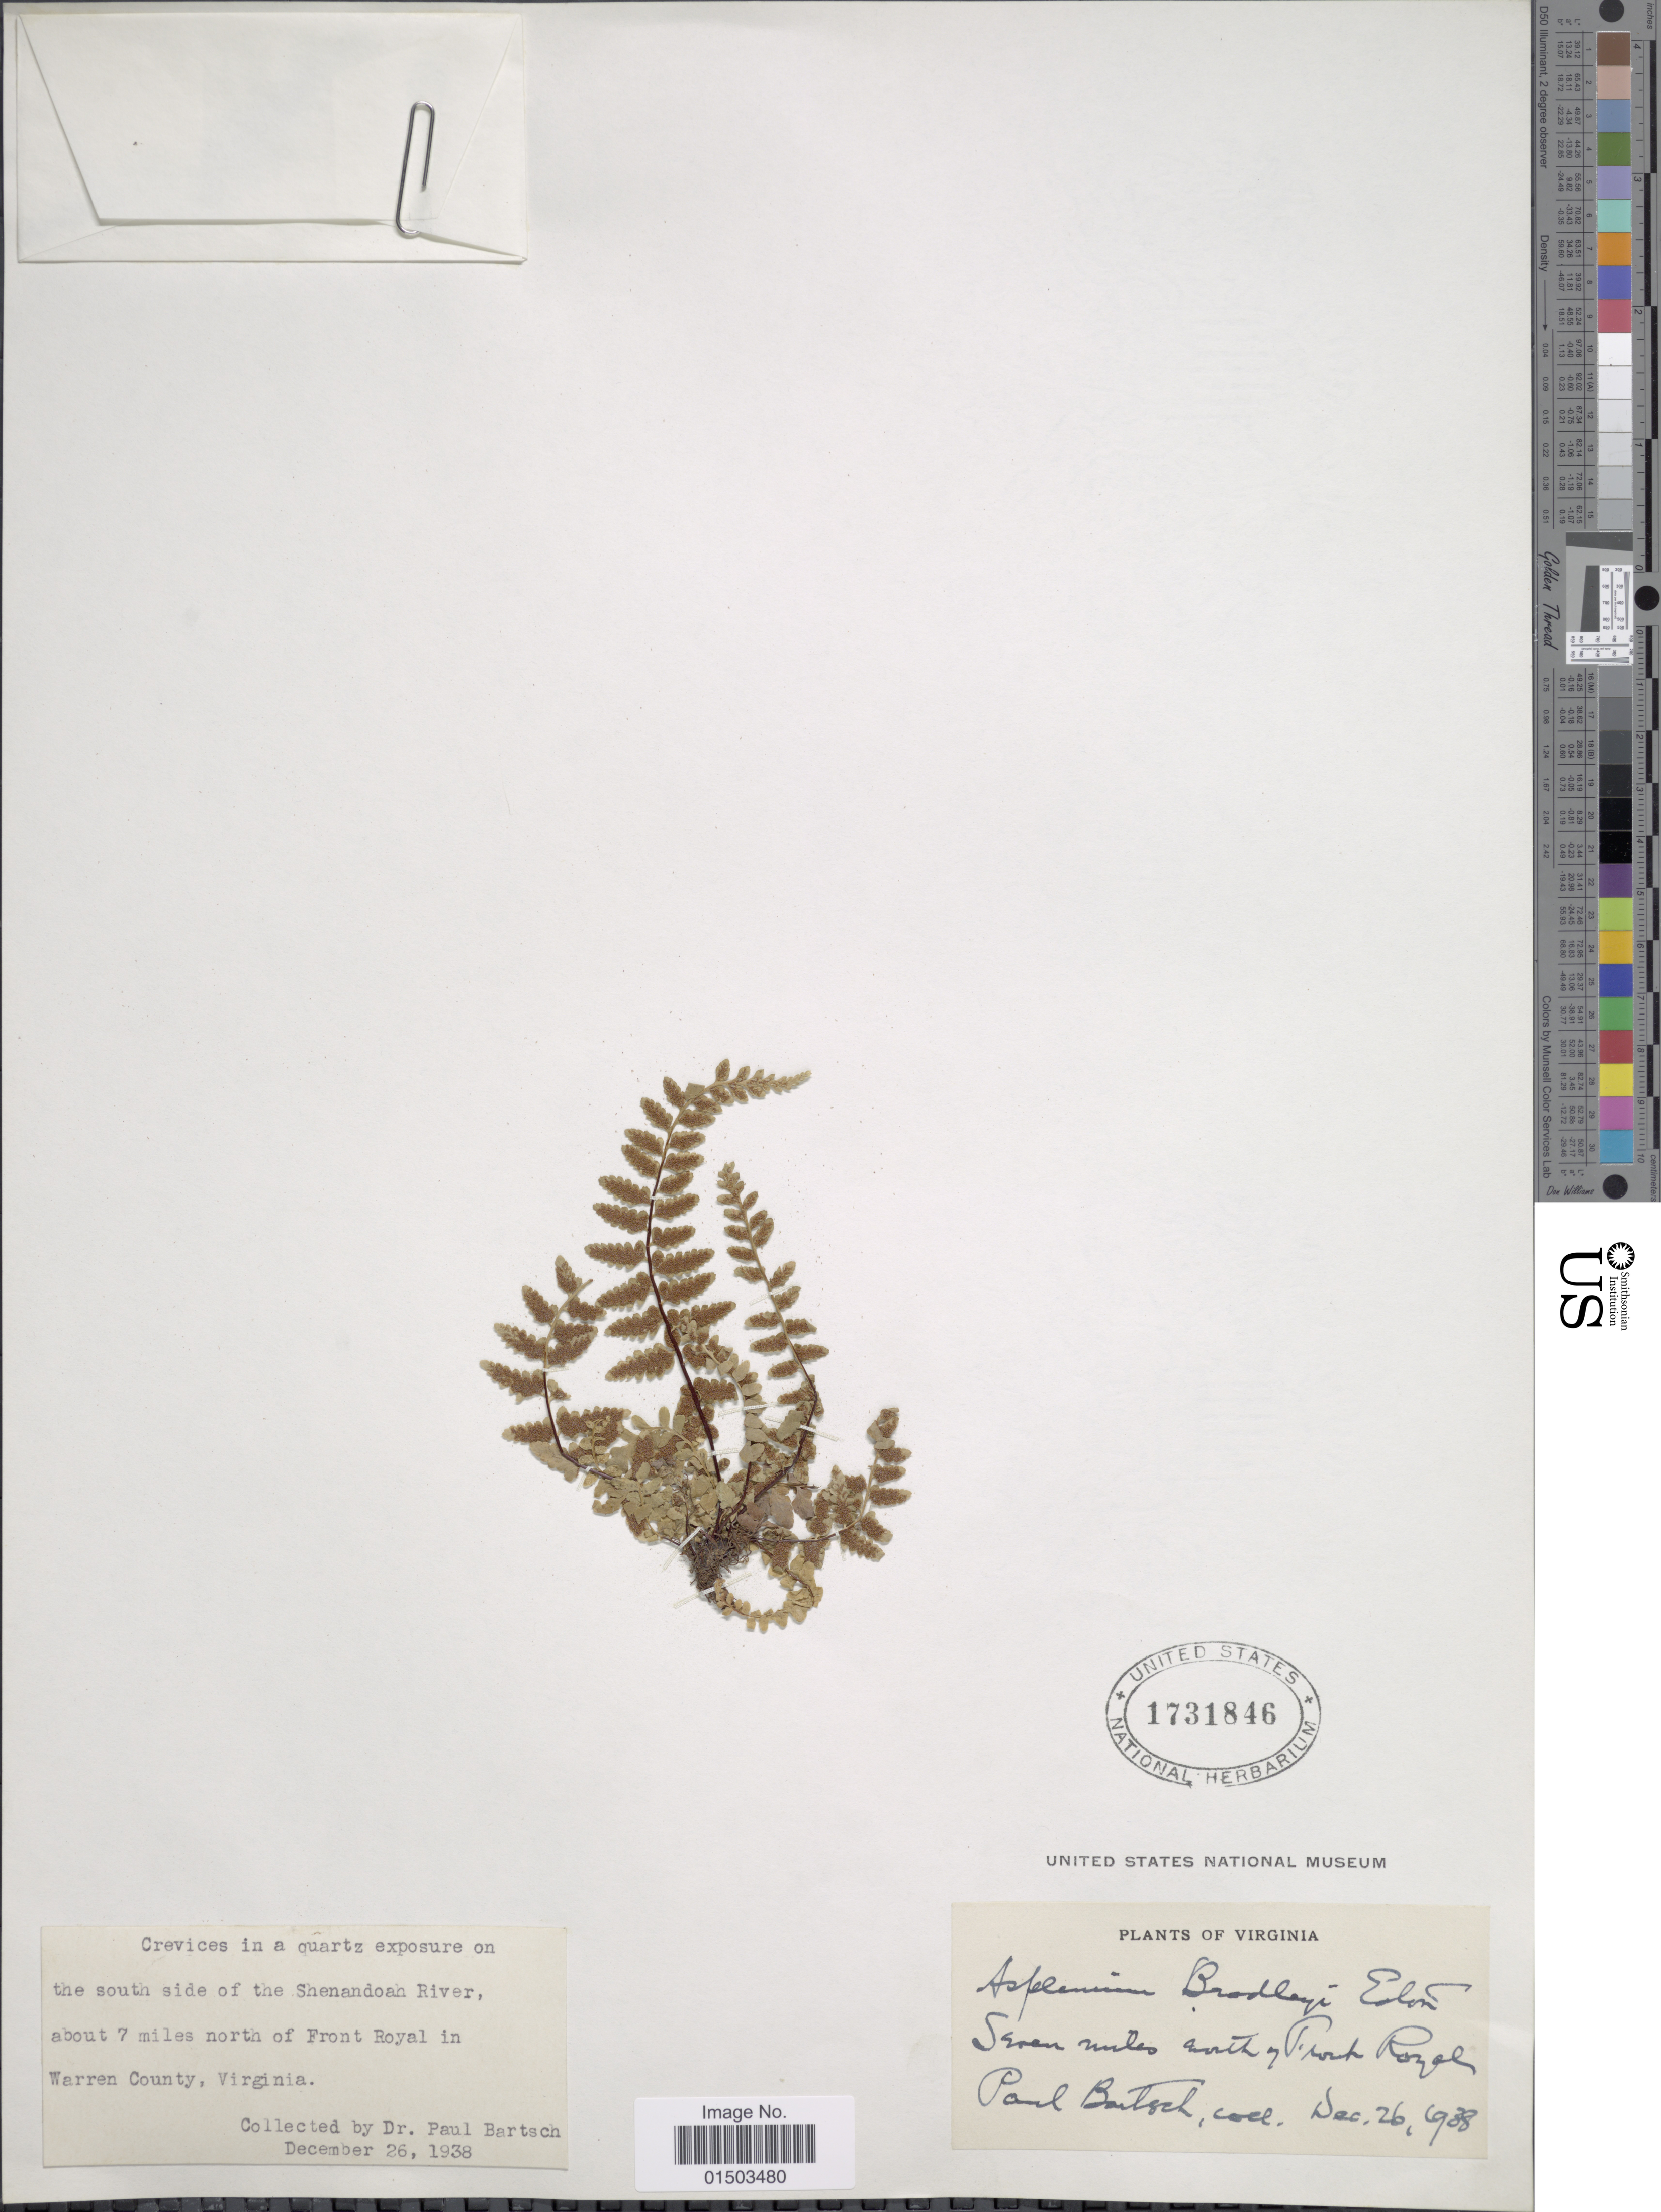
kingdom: Plantae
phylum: Tracheophyta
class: Polypodiopsida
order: Polypodiales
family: Aspleniaceae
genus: Asplenium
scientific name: Asplenium bradleyi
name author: D.C. Eaton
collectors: P. Bartsch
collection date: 1938-12-26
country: United States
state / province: Virginia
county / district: Warren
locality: The south side of the Shenandoah River, about 7 miles north of Front Royal in Warren County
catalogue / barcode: US 1731846